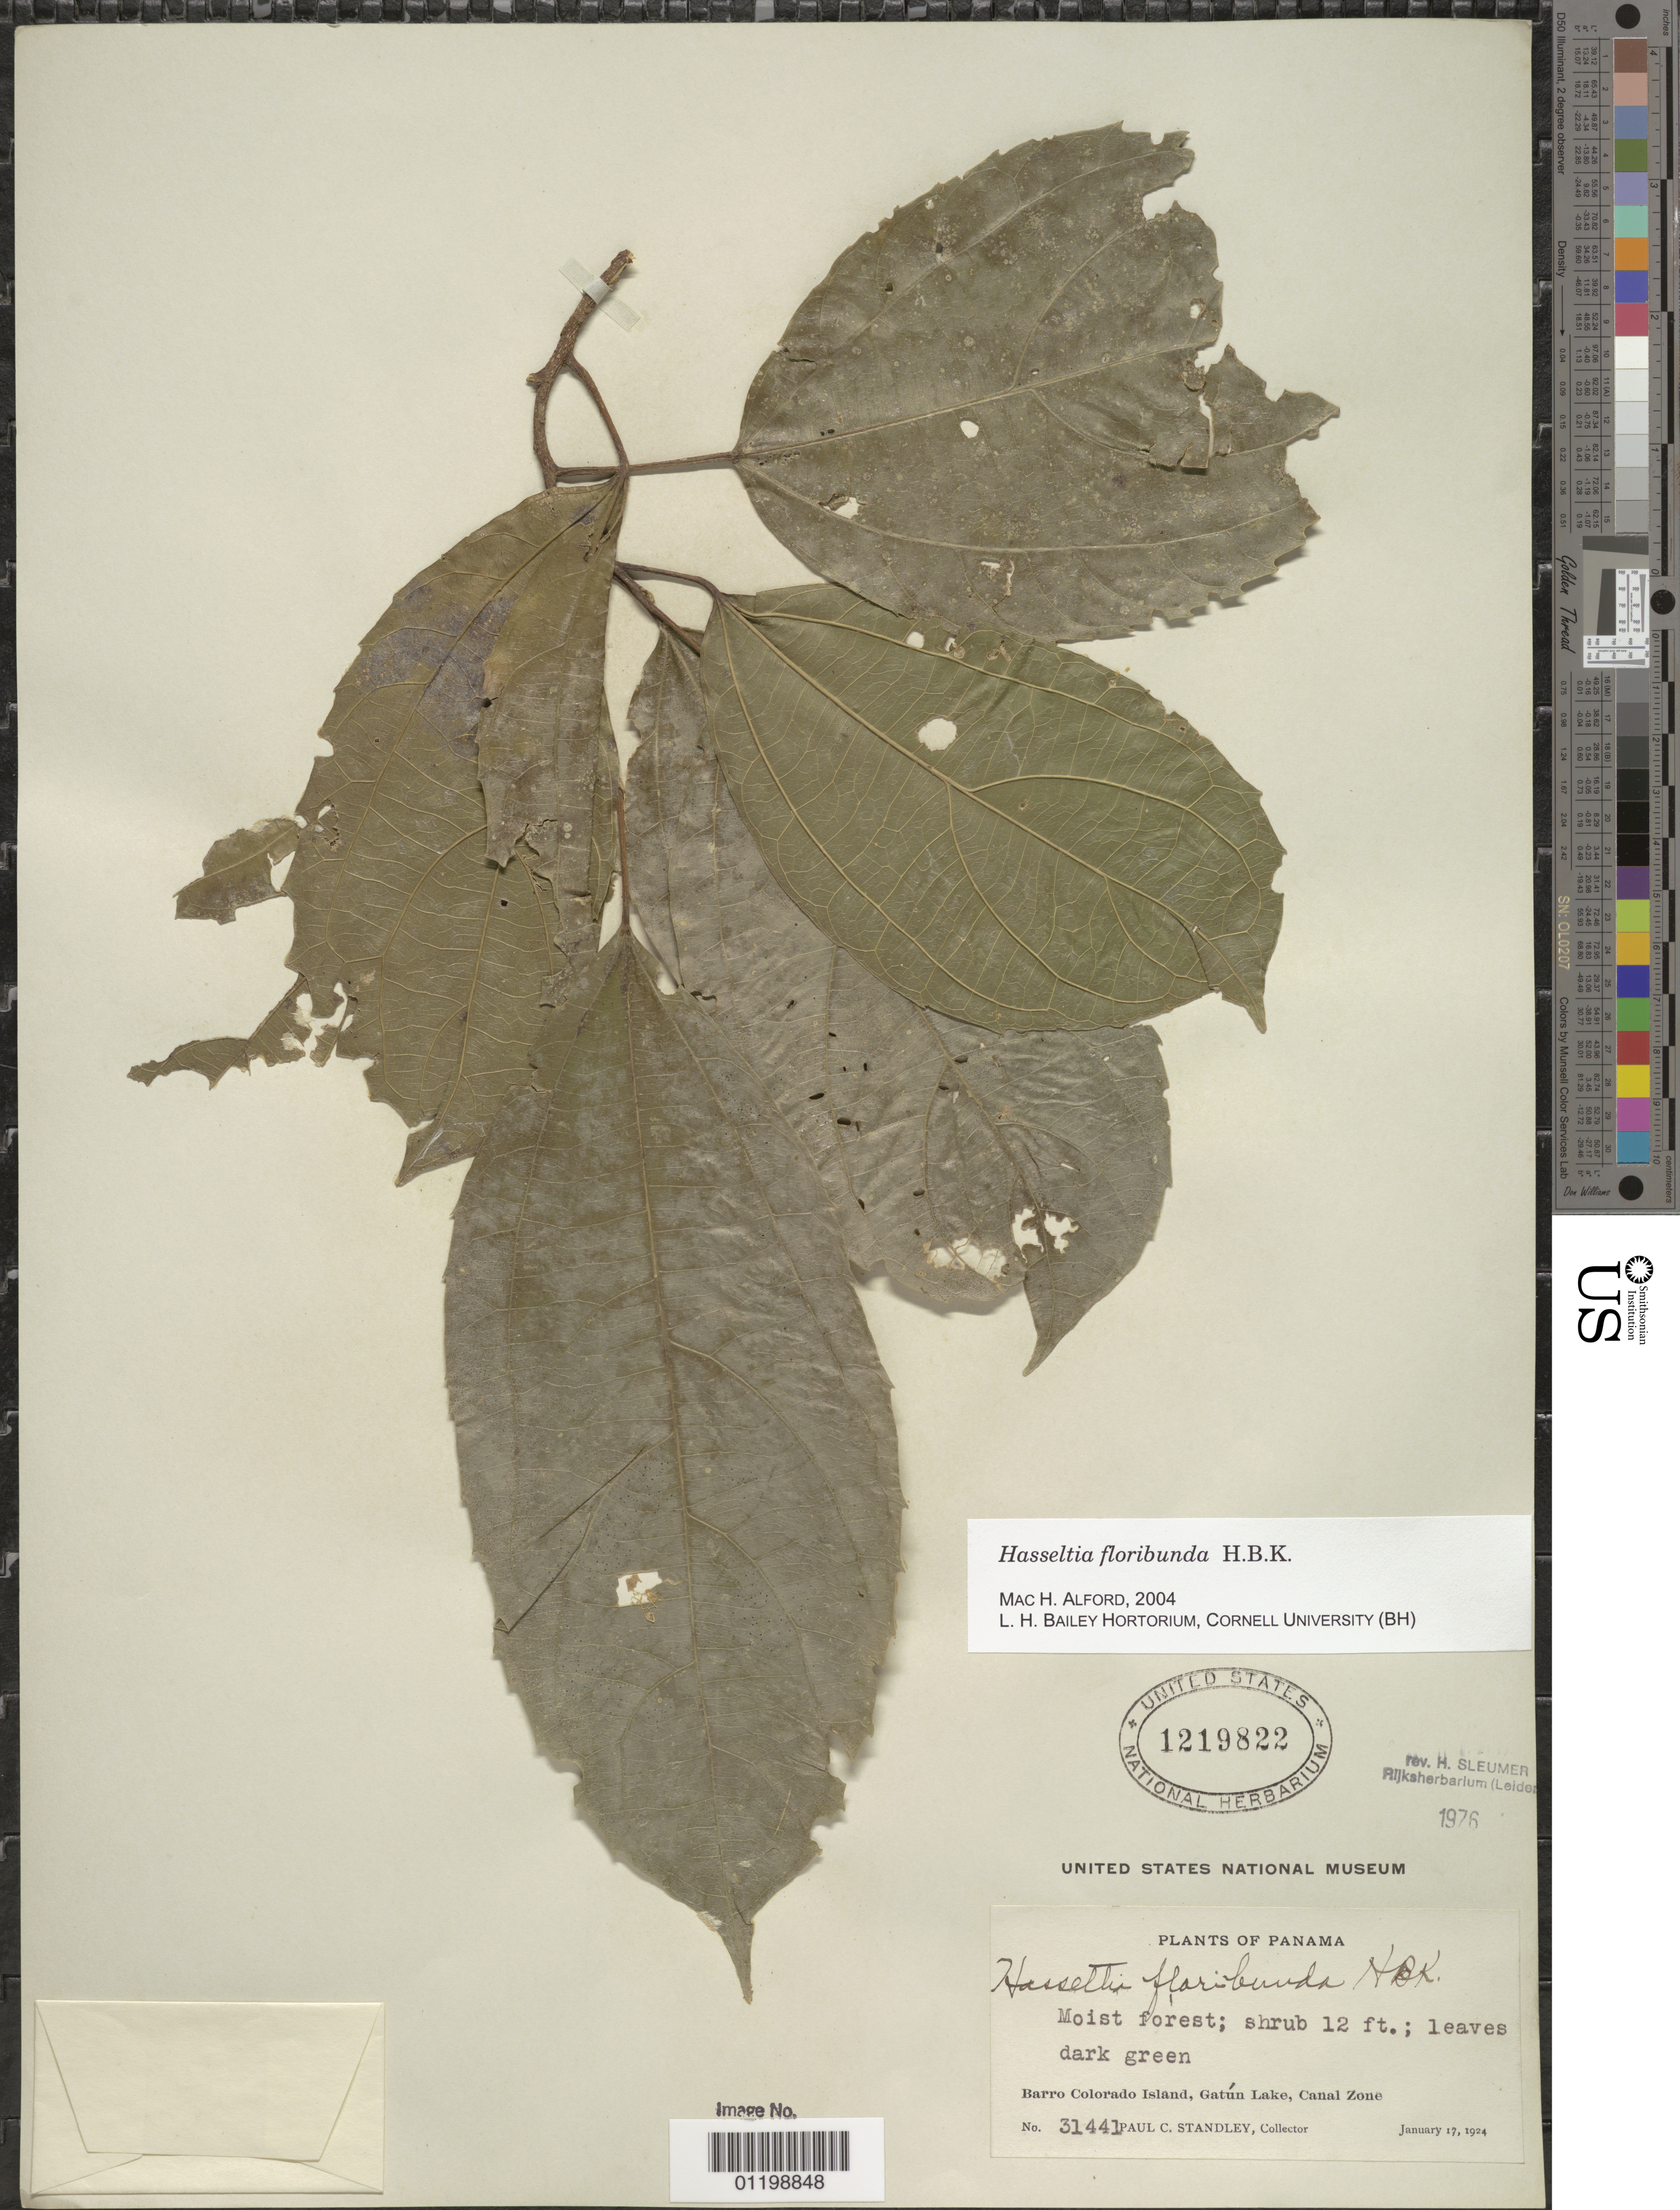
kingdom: Plantae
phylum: Tracheophyta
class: Magnoliopsida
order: Malpighiales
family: Salicaceae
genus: Hasseltia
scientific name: Hasseltia floribunda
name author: Kunth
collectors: P. C. Standley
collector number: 31441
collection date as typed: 17 Jan 1924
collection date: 1924-01-17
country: Panama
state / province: Panamá Oeste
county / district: Canal Zone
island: Barro Colorado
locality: Barro Colorado Island, Gatun Lake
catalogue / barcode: US 1219822